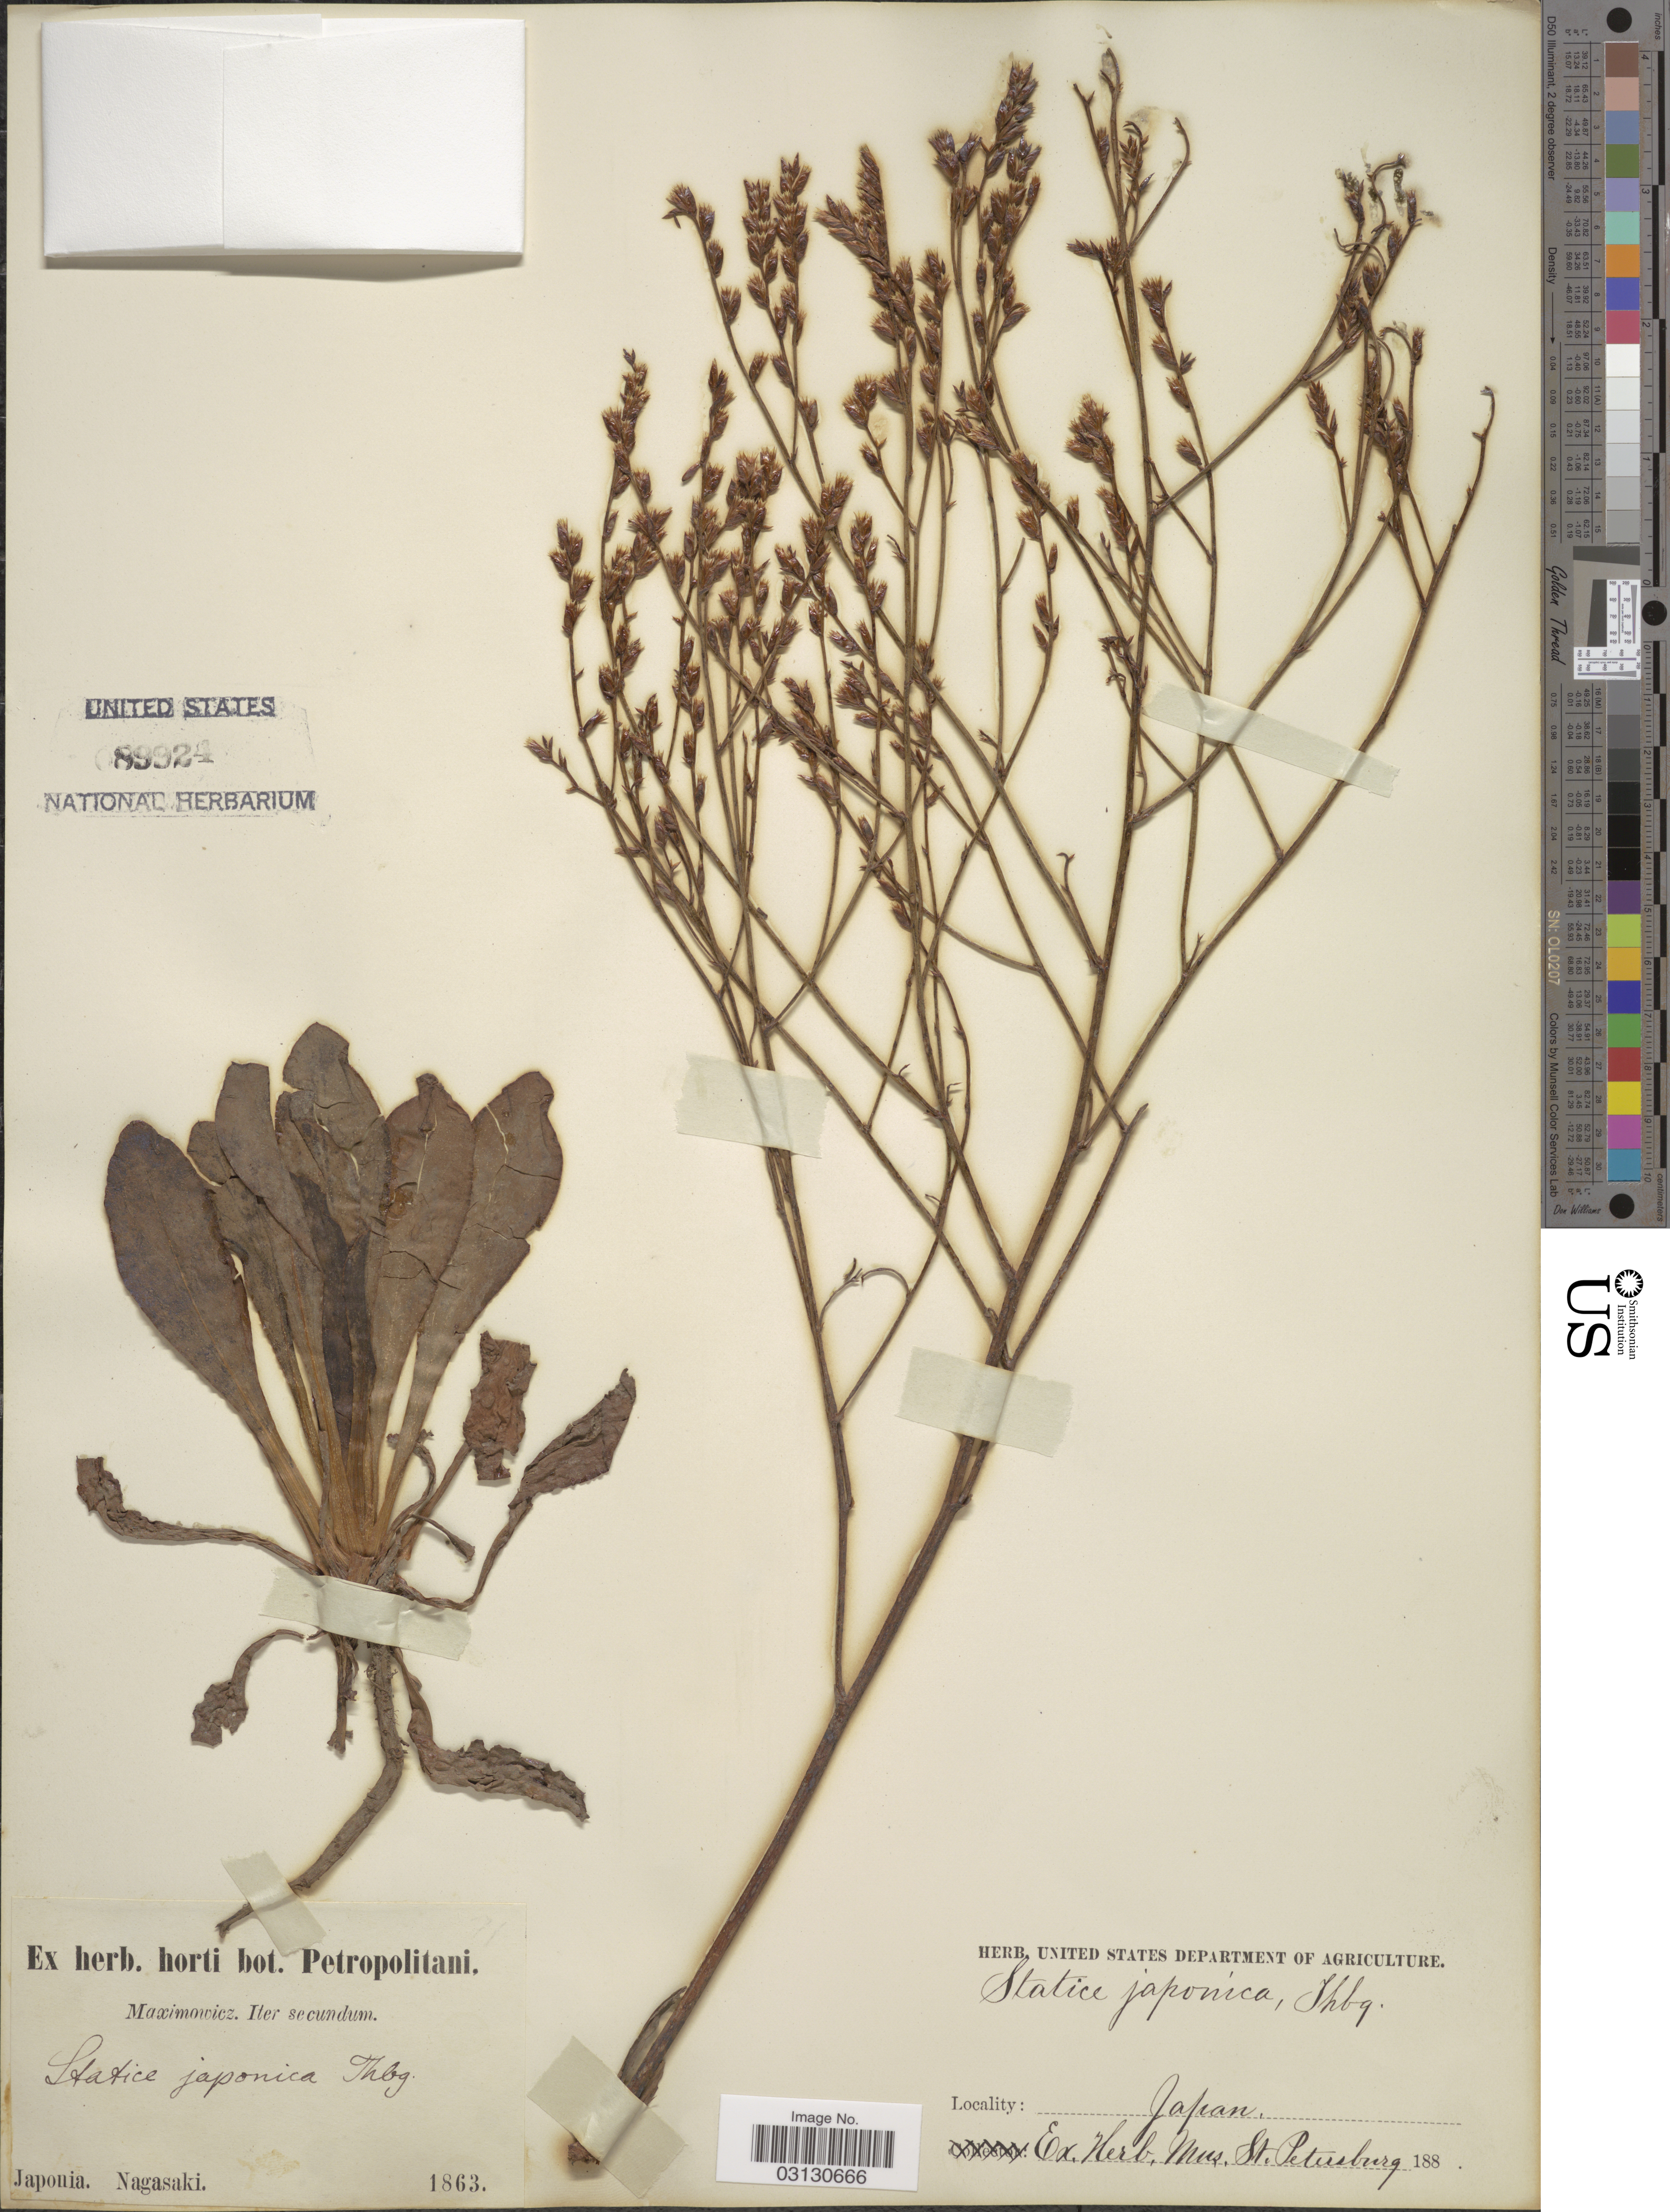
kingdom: Plantae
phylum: Tracheophyta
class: Magnoliopsida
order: Caryophyllales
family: Plumbaginaceae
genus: Limonium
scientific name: Limonium japonicum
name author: Kuntze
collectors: -. Maximowicz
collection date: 1863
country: Japan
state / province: Nagasaki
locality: Japonia, Nagasaki.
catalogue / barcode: US 89924